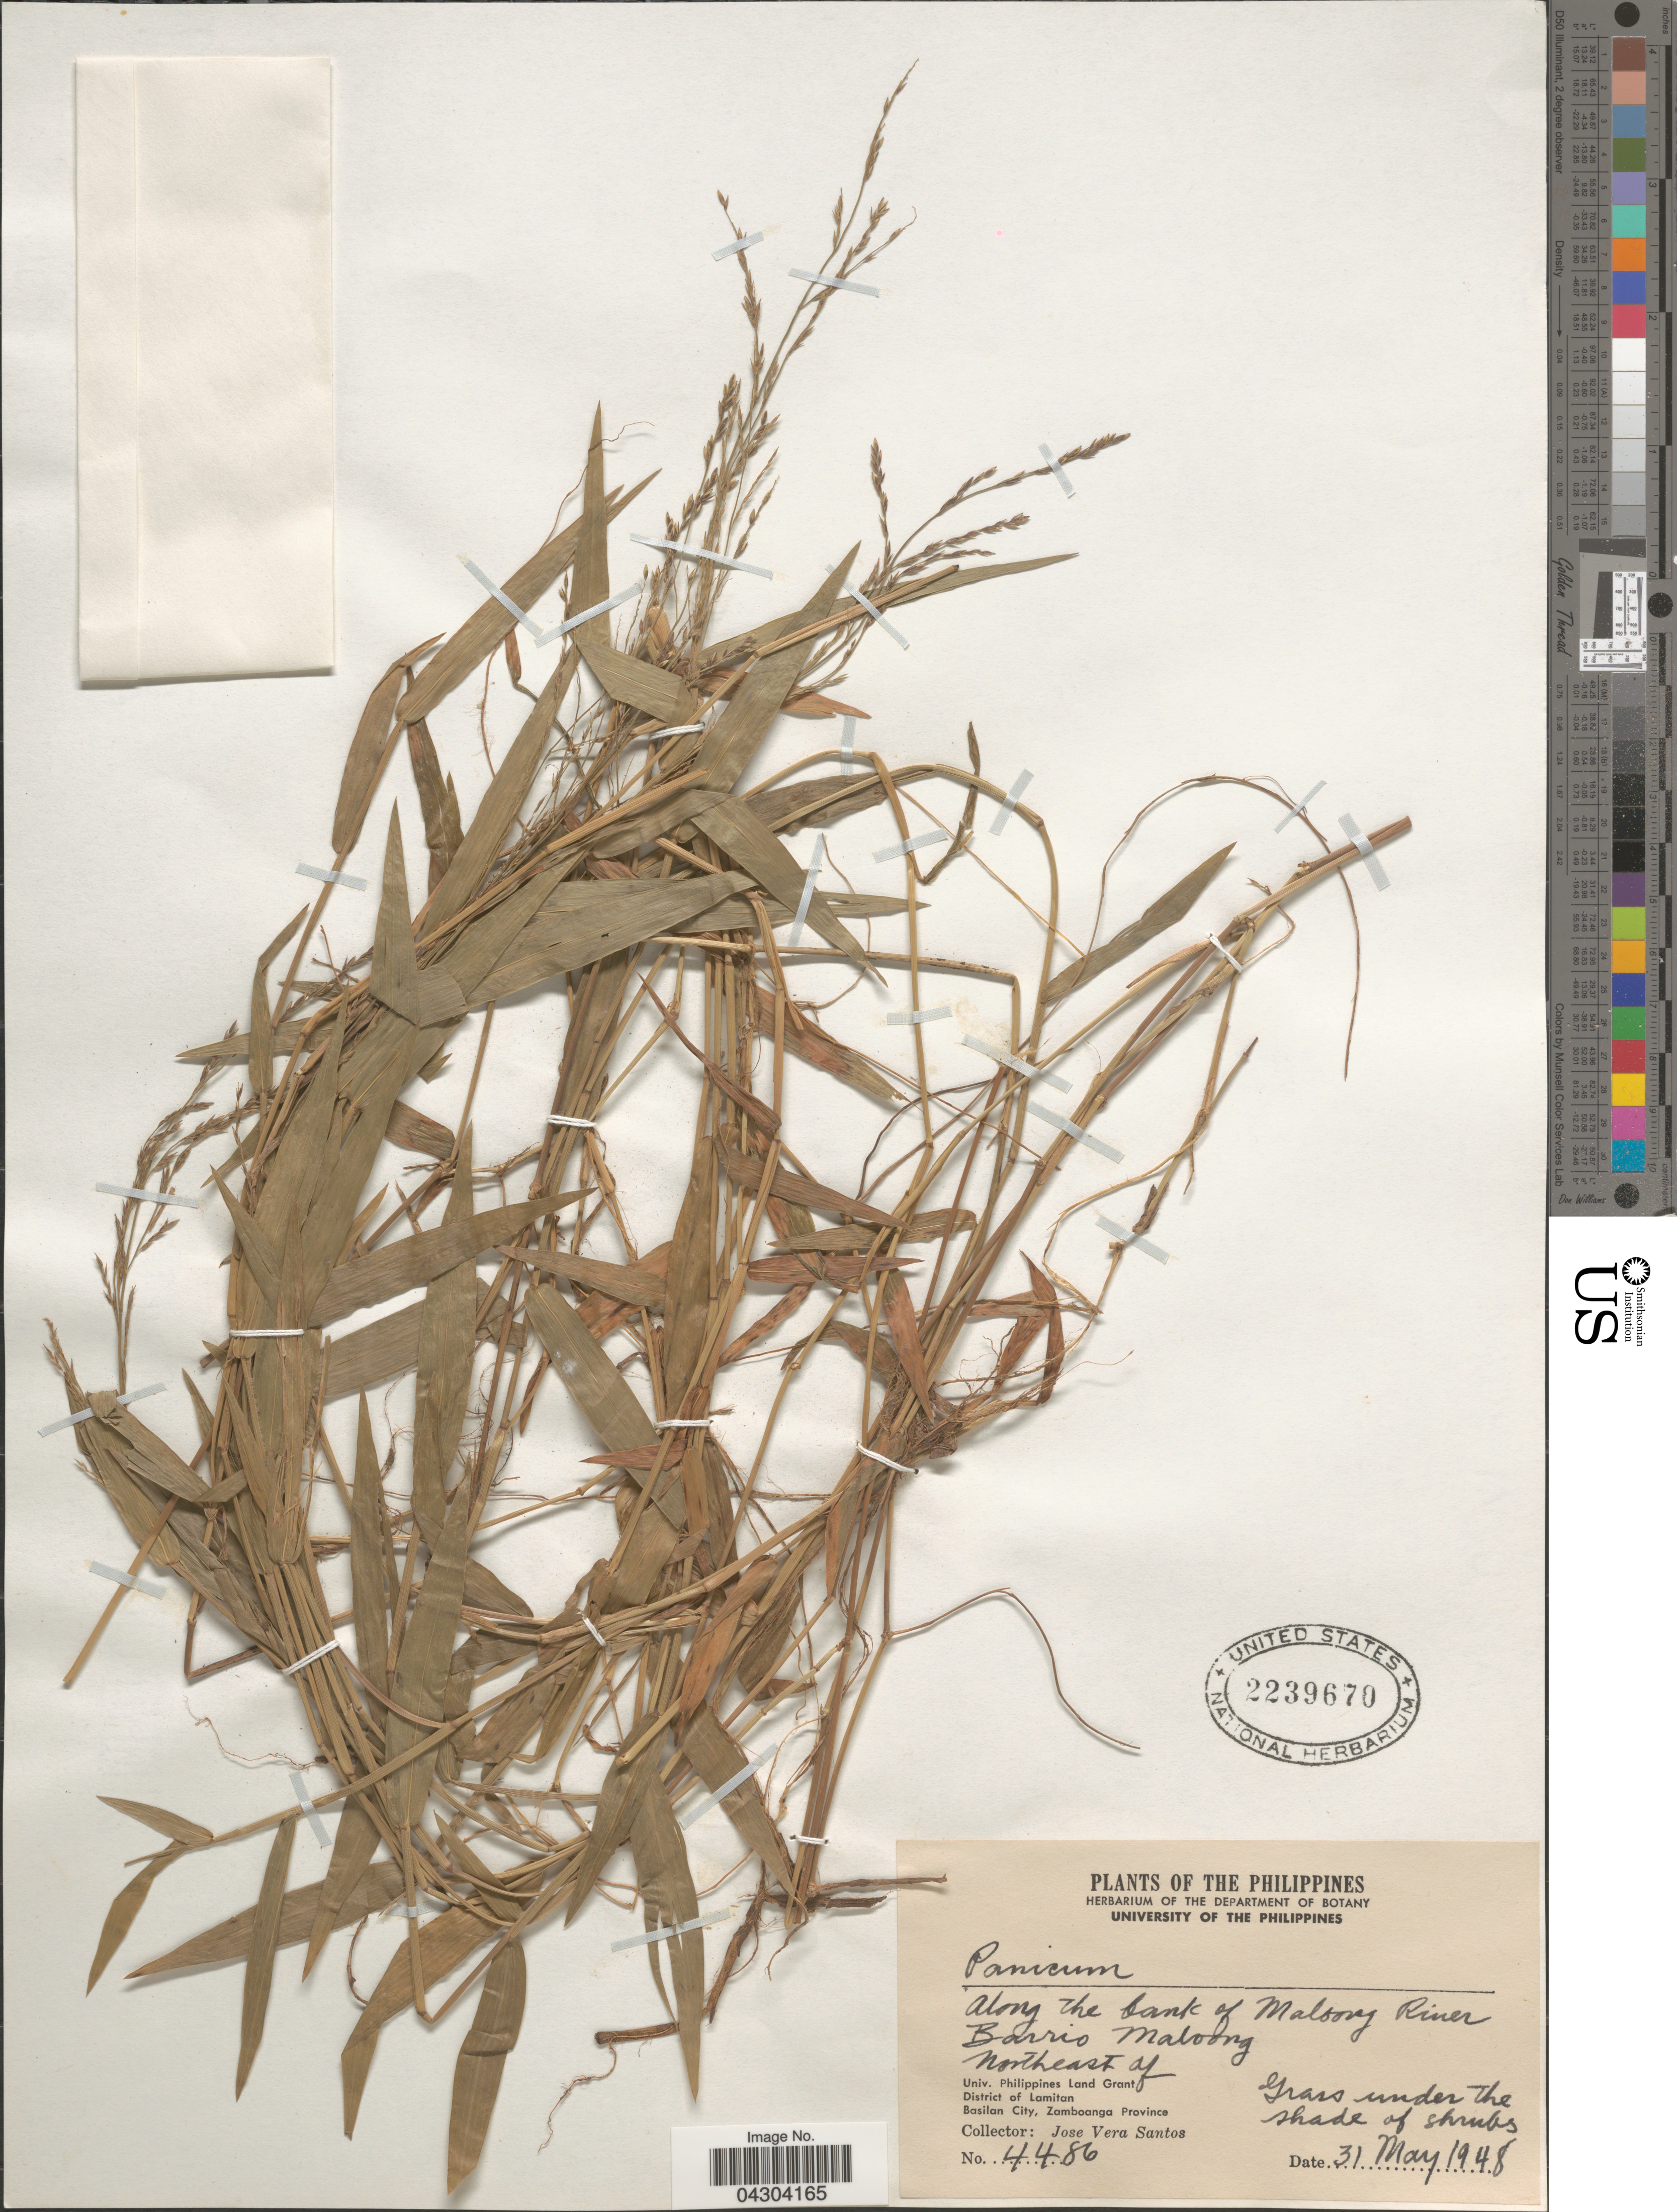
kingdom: Plantae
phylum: Tracheophyta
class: Liliopsida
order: Poales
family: Poaceae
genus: Panicum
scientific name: Panicum sp.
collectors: J. V. Santos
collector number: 4486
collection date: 1948-05-31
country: Philippines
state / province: Muslim Mindanao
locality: Along the bank of Maloong River. Barrio Maloong. Northeast of Univ. Philippines Land Grant. District of Lamitan. Basilan City, Zamboanga Province.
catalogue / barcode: US 2239670